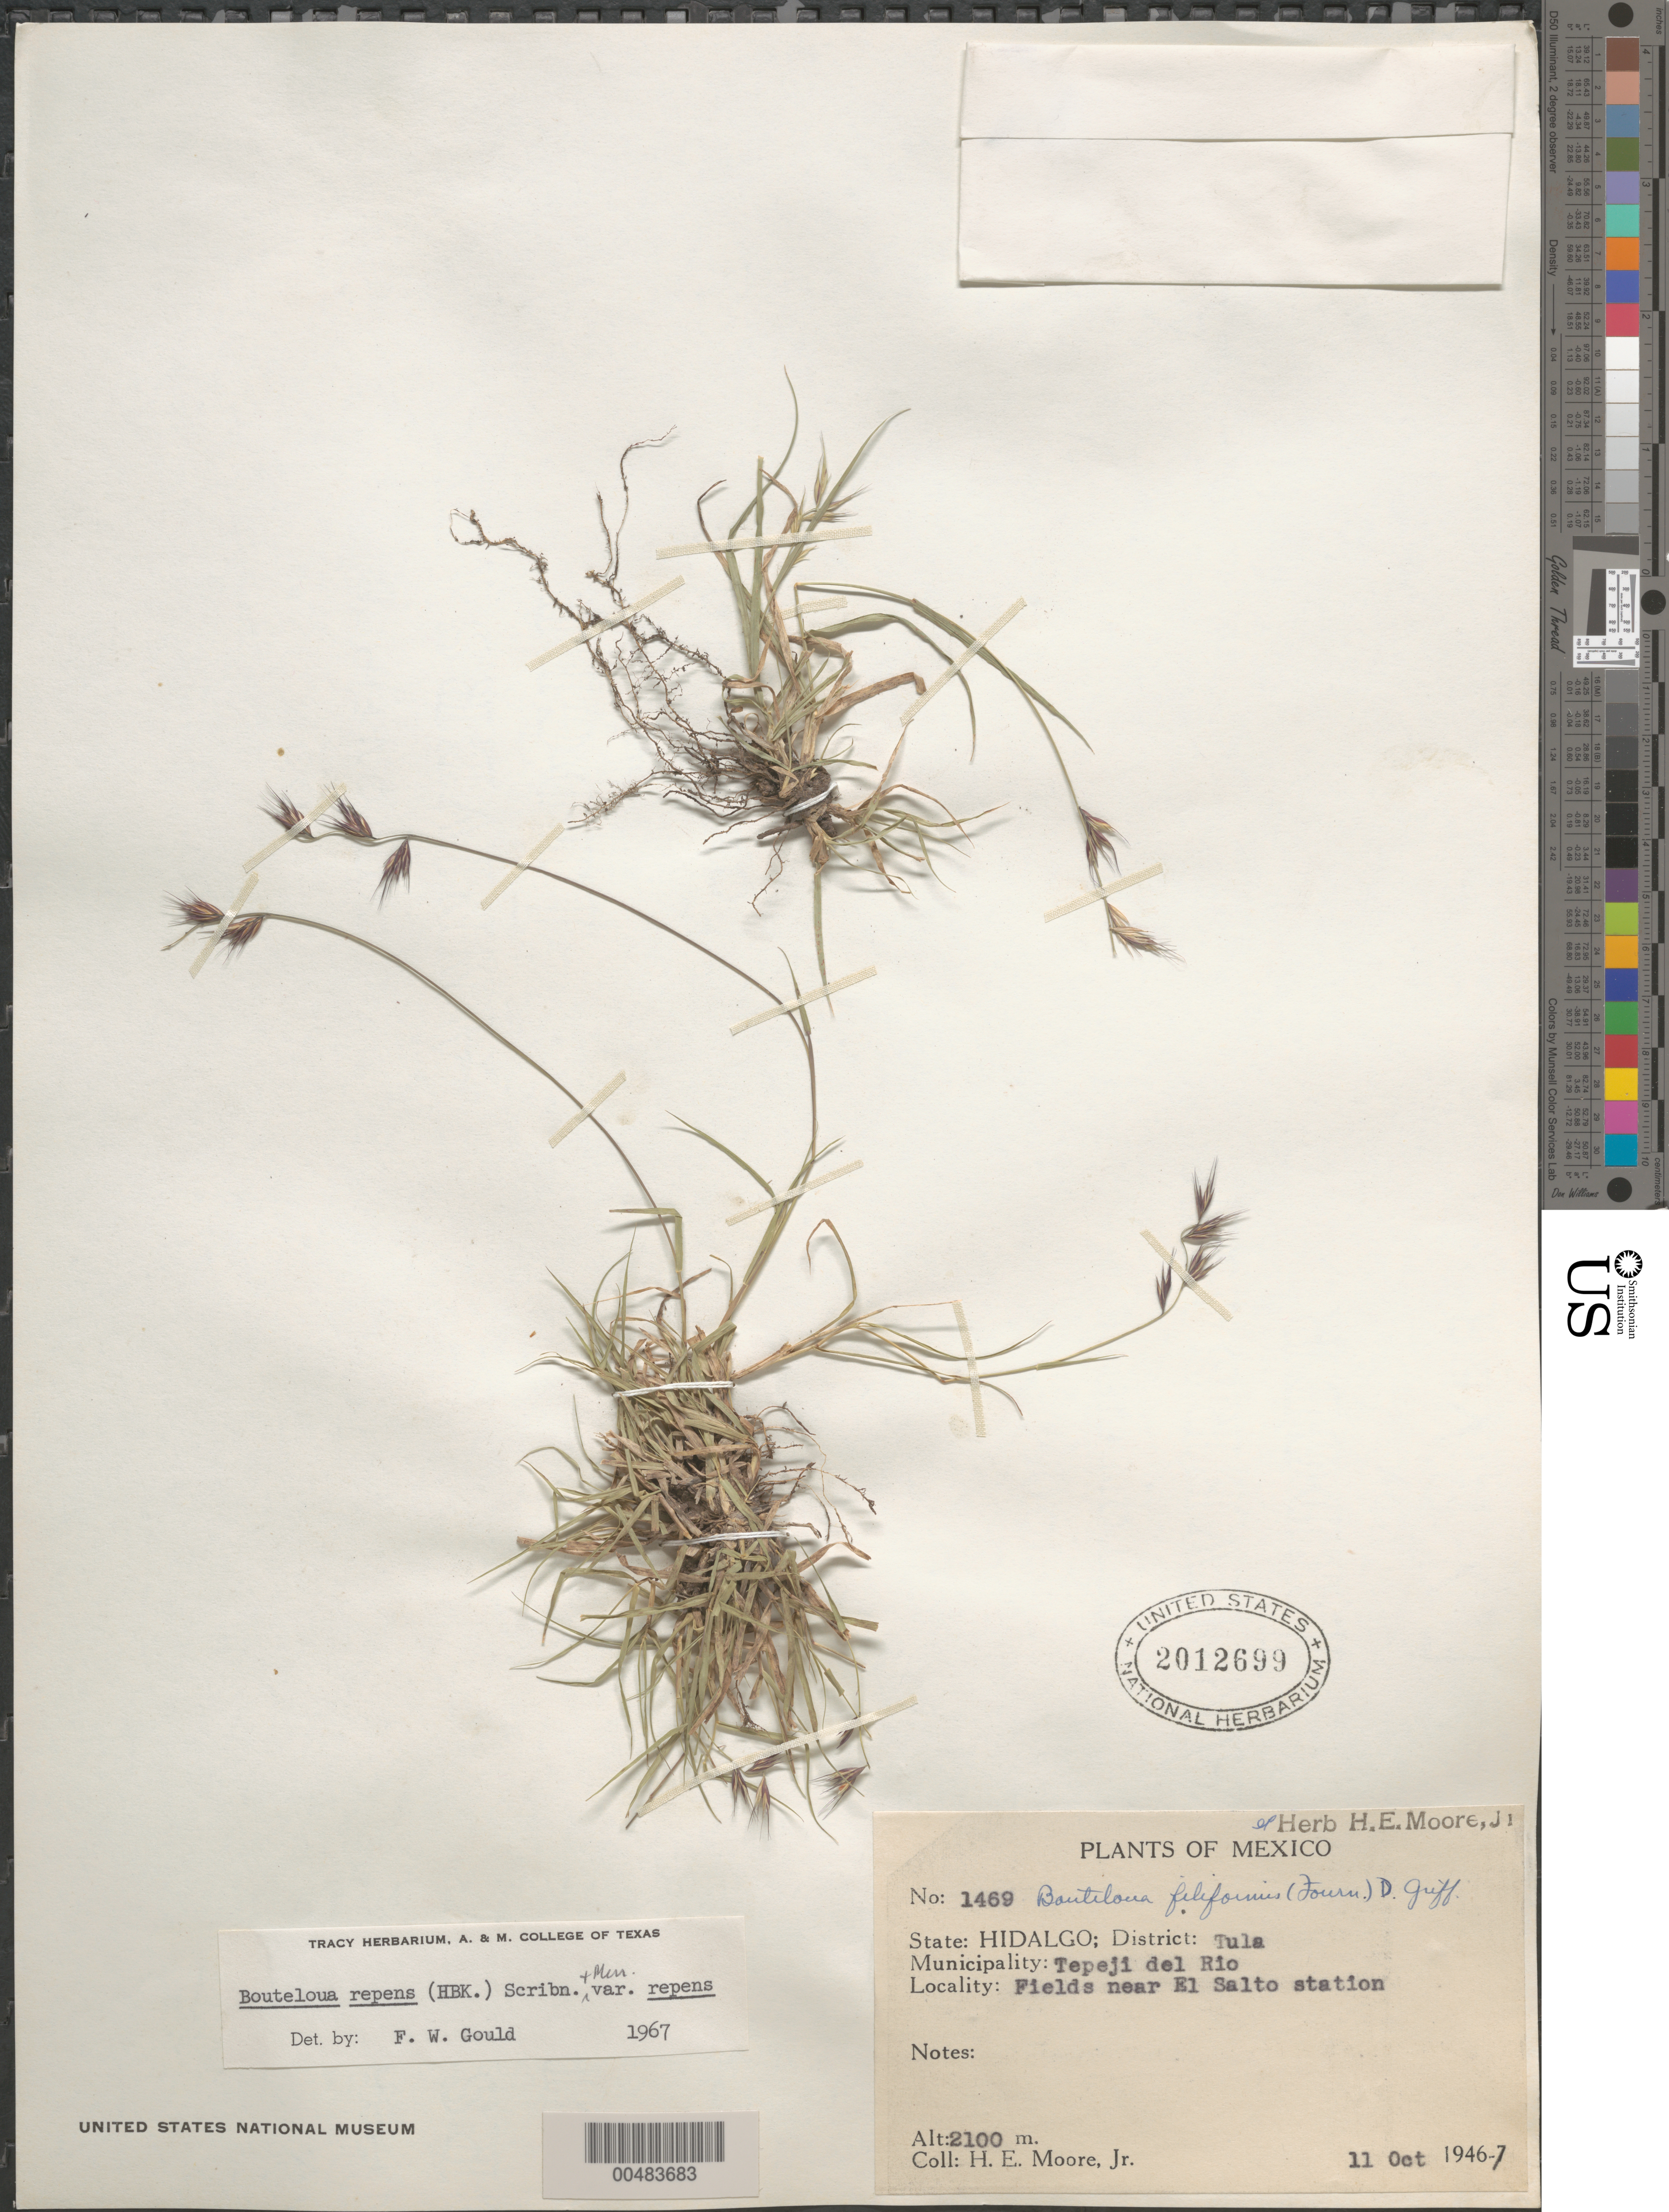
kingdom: Plantae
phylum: Tracheophyta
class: Liliopsida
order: Poales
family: Poaceae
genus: Bouteloua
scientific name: Bouteloua repens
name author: (Kunth) Scribn. & Merr.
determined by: Gould, F. W.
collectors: H. E. Moore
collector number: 1469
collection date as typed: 11 Oct 1946 to 11 Oct 1947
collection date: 1946-10-11/1947-10-11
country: Mexico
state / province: Hidalgo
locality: Tula Dist, Tepeji del Rio Mun., near El Salto Station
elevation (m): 2100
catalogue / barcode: US 2012699